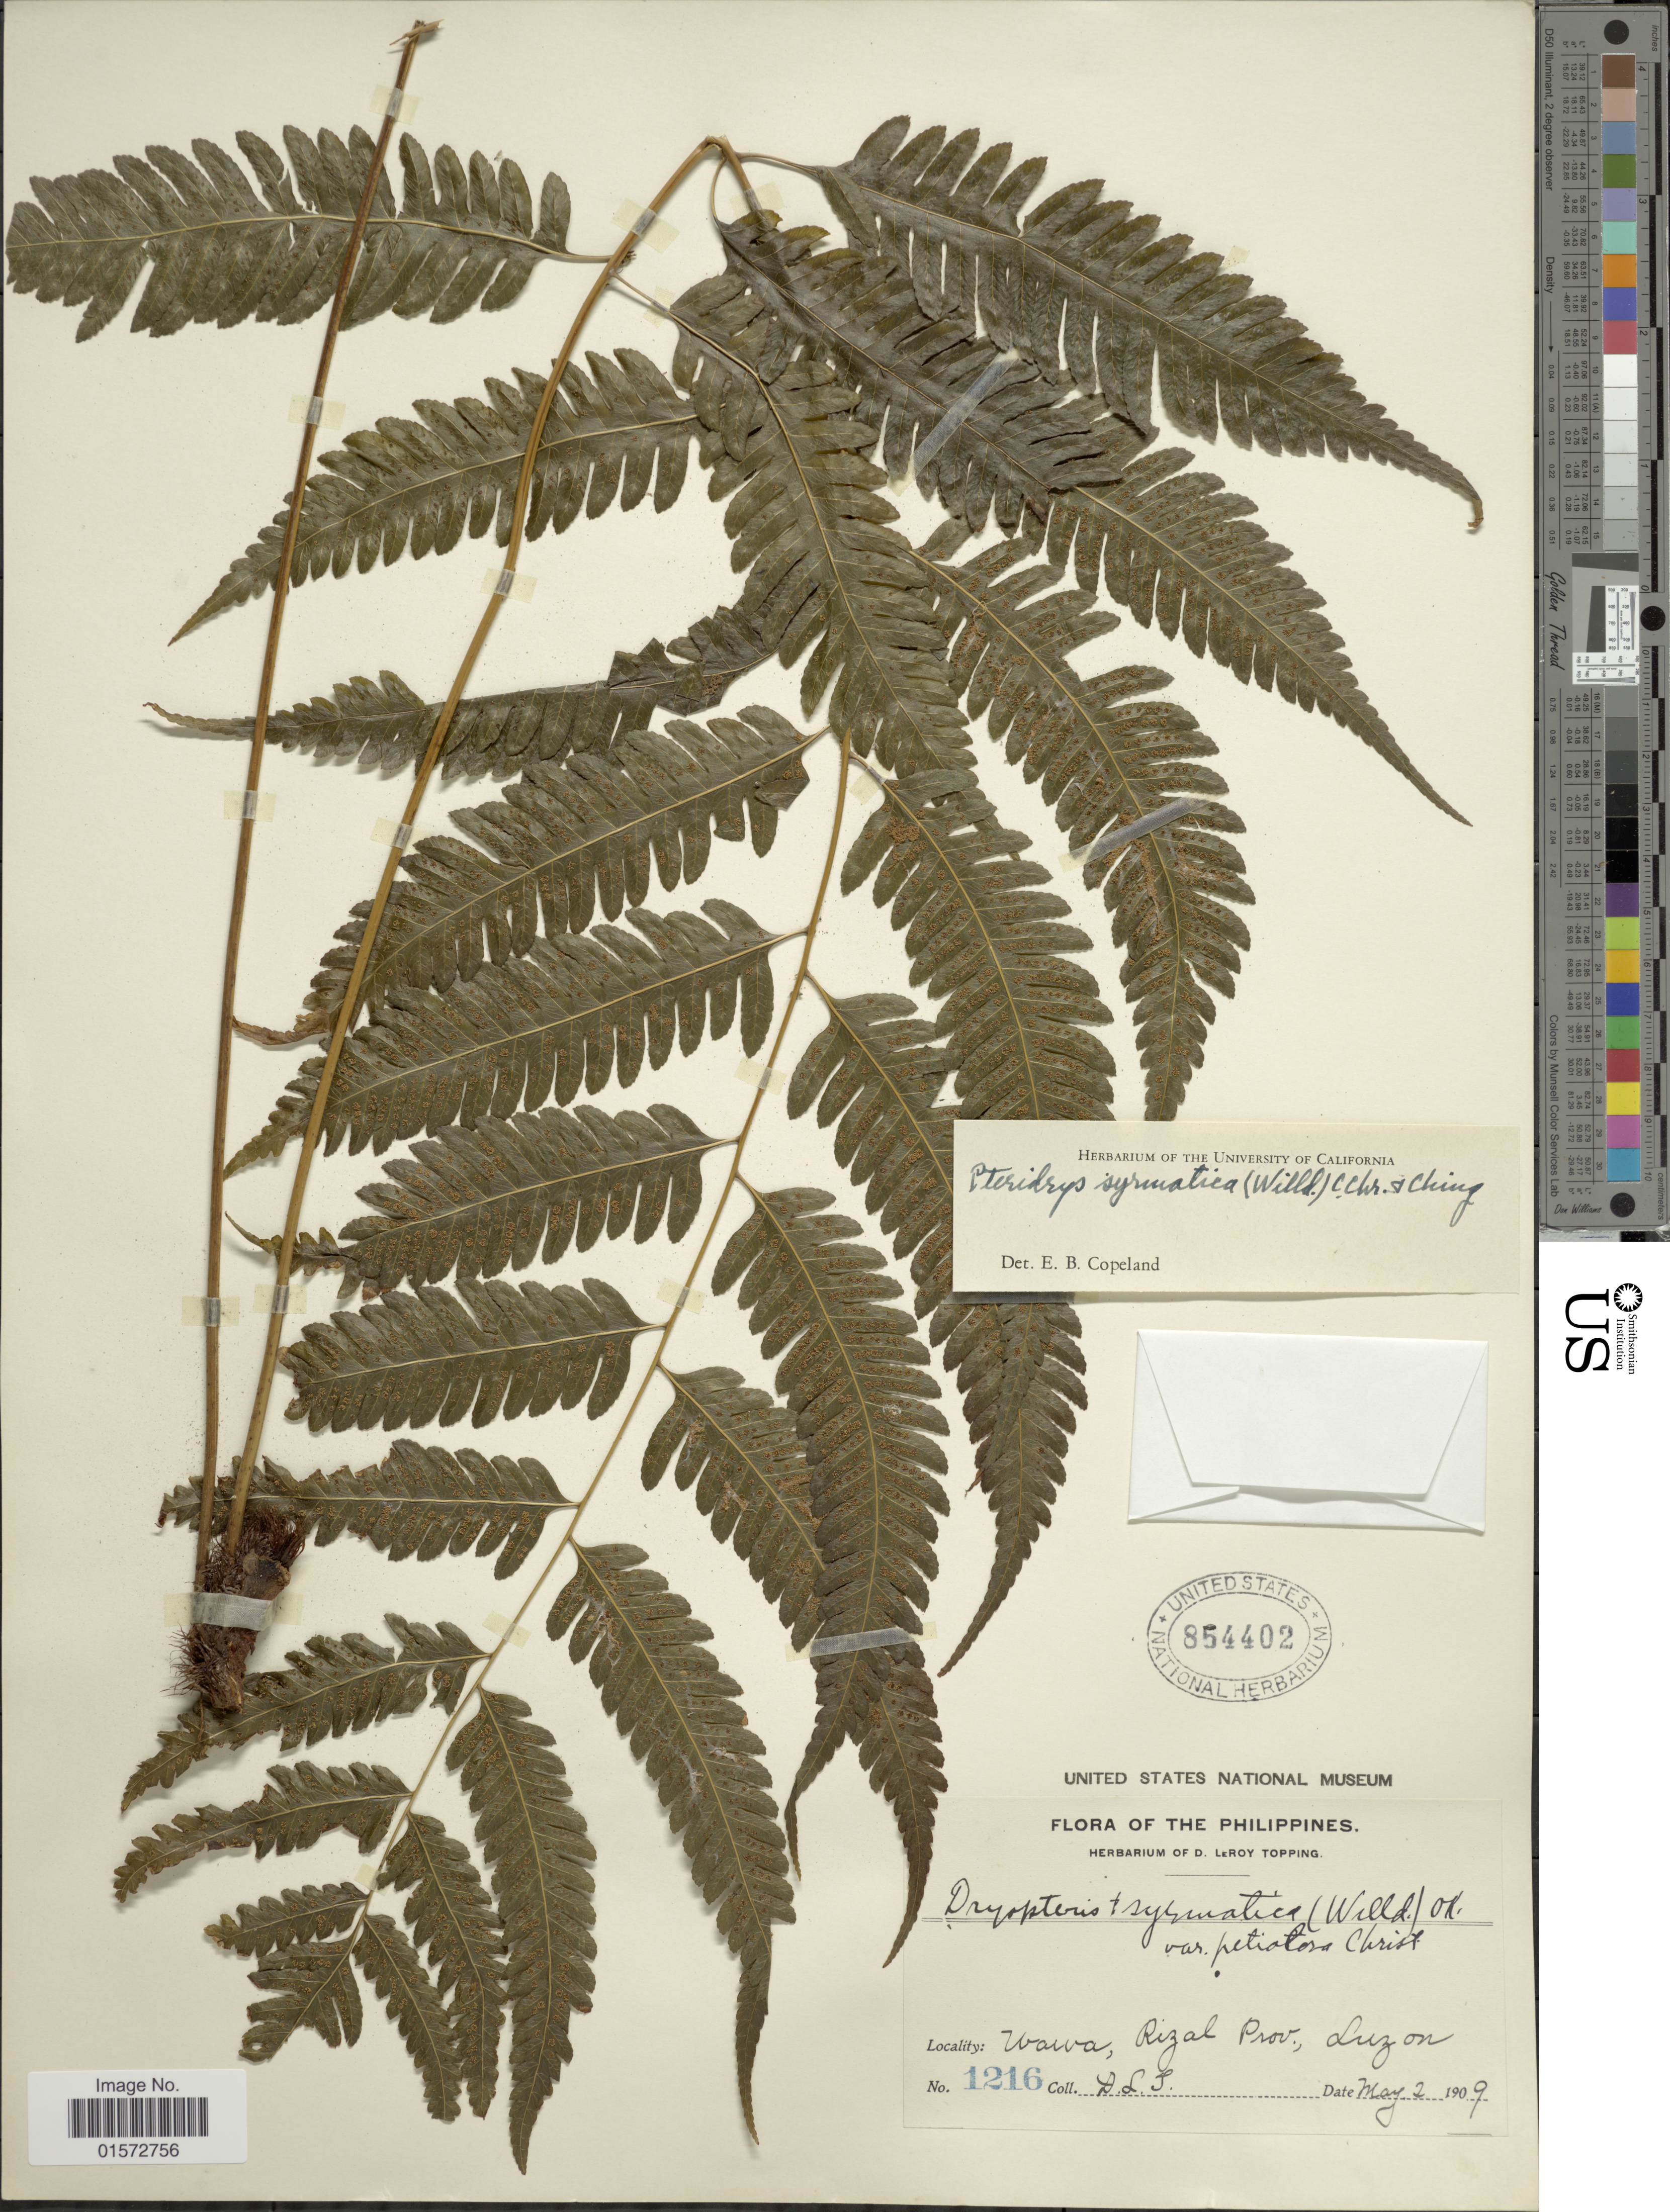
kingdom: Plantae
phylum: Tracheophyta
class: Polypodiopsida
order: Polypodiales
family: Tectariaceae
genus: Pteridrys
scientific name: Pteridrys syrmatica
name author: (Willd.) C. Chr. & Ching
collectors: D. L. Topping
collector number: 1216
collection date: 1909-05-02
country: Philippines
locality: Wawa, Rizal Prov., Luzon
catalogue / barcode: US 854402